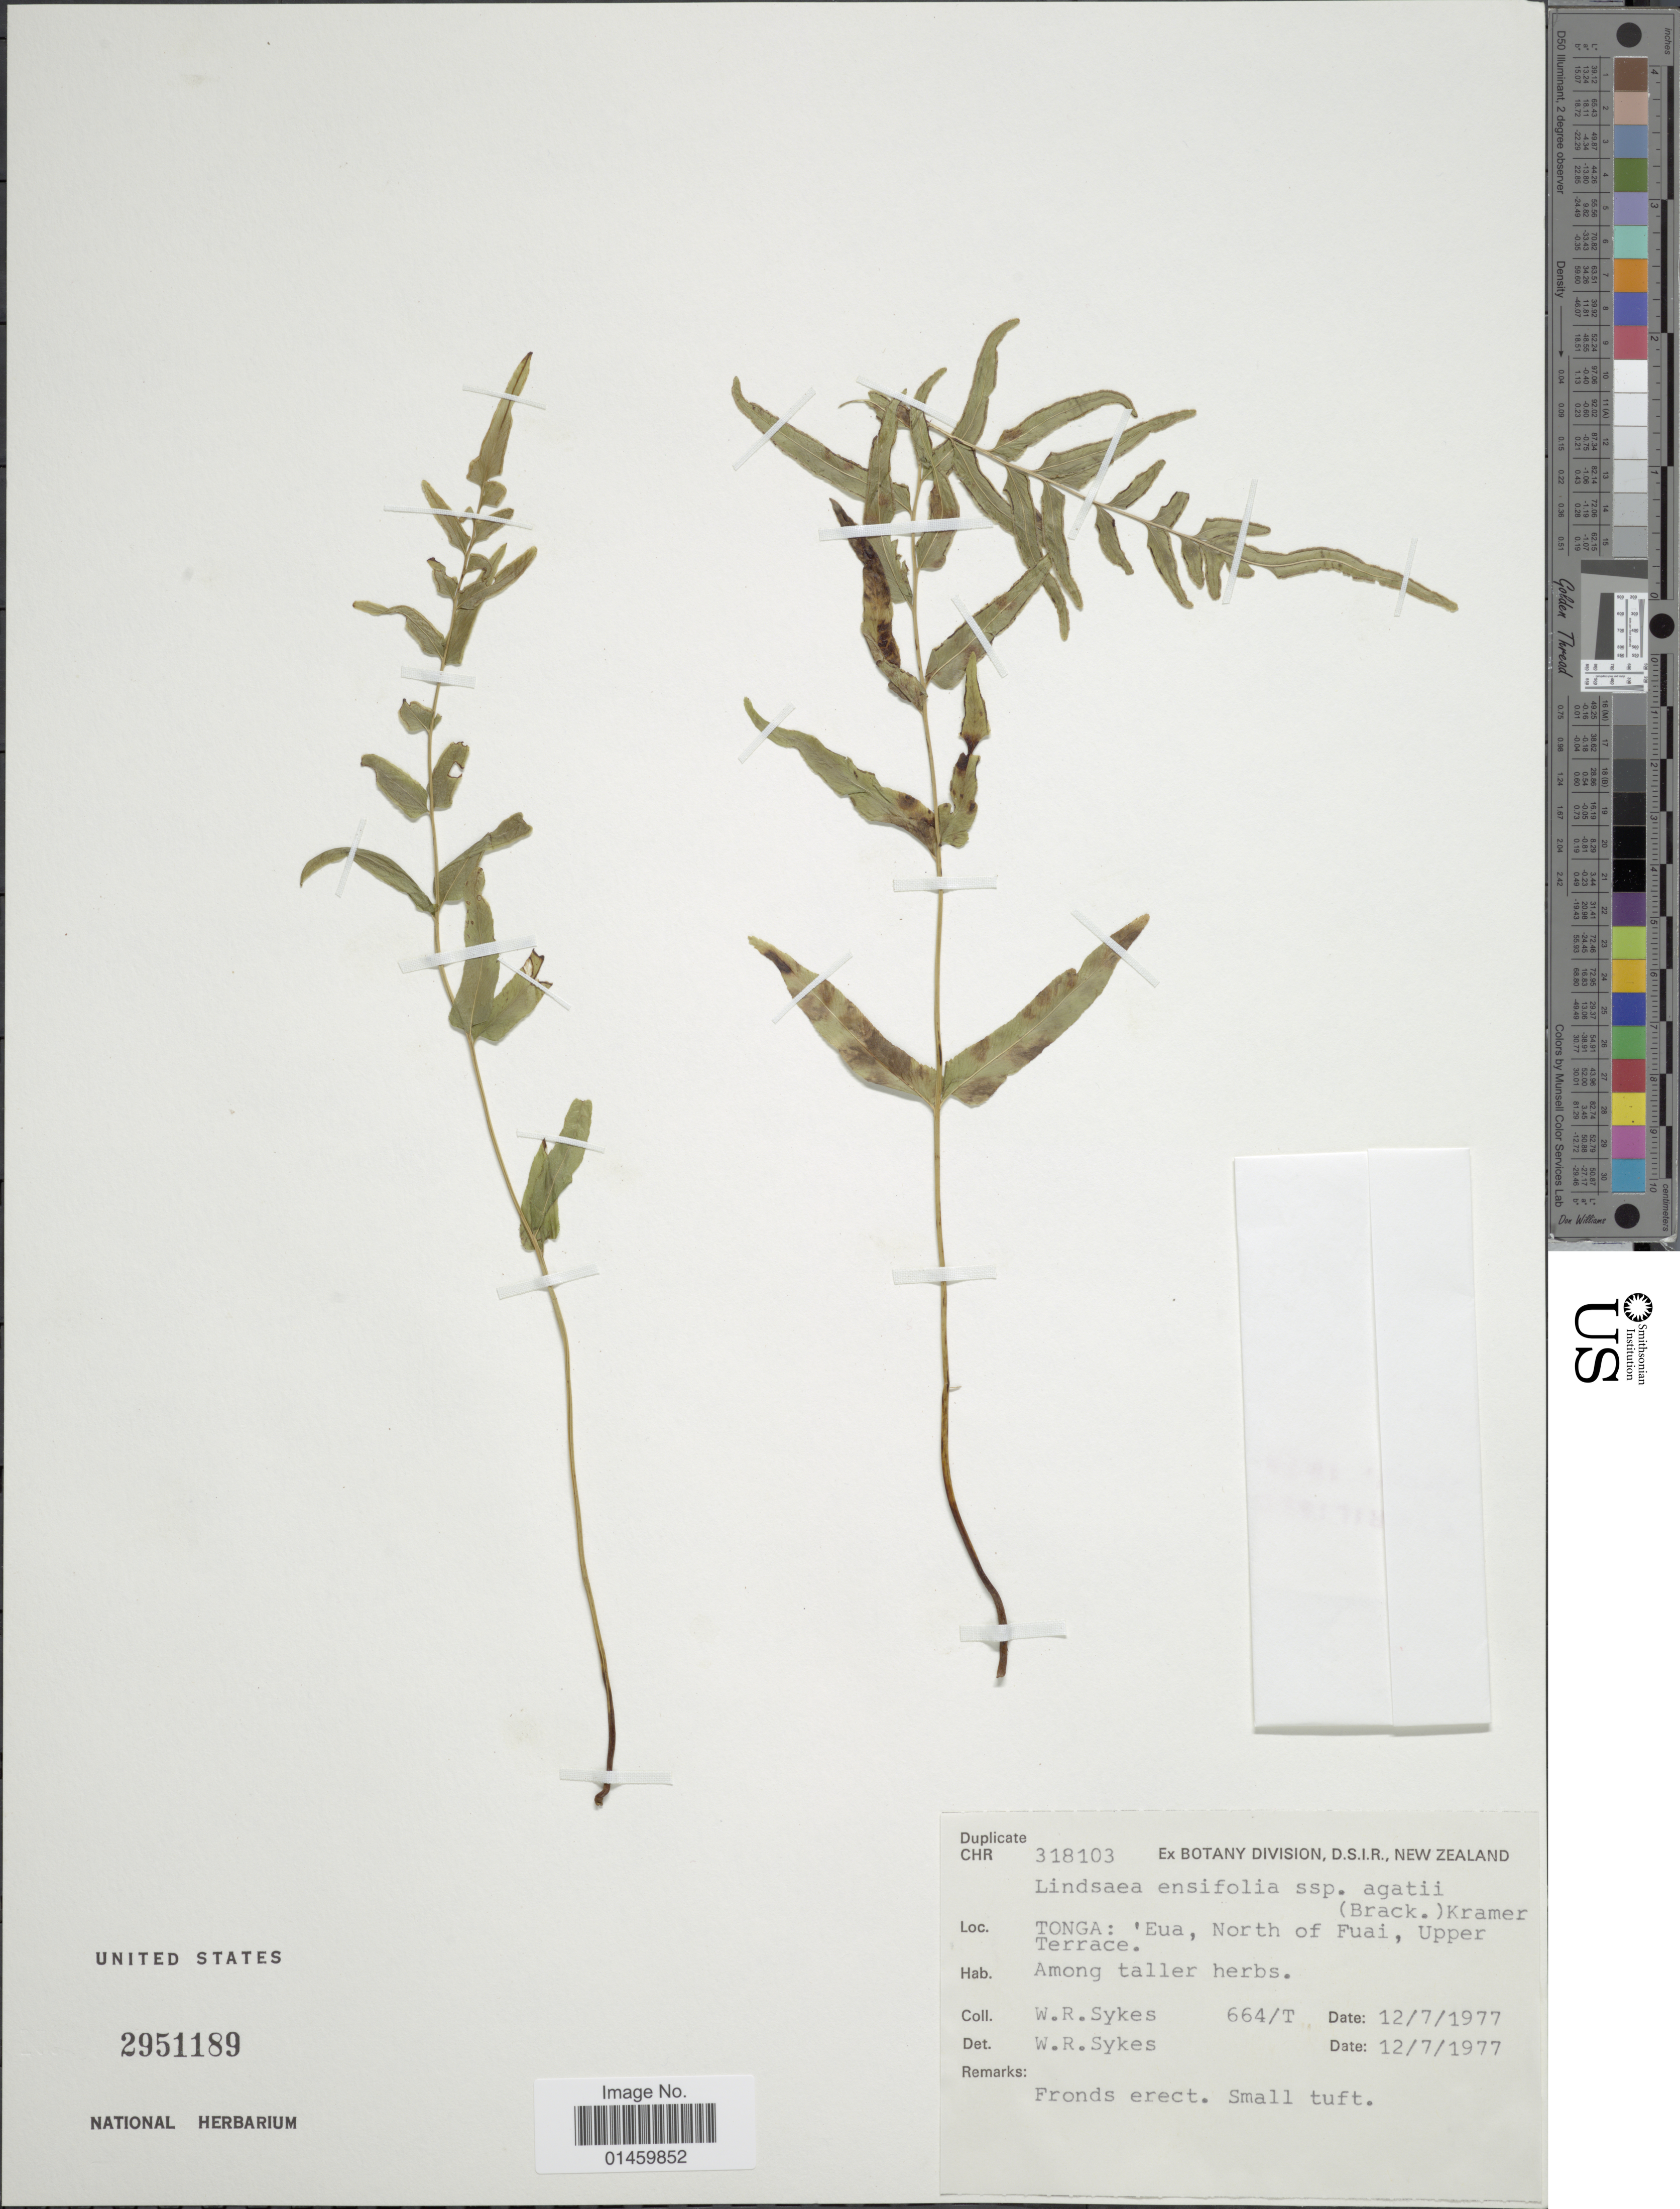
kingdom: Plantae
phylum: Tracheophyta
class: Polypodiopsida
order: Polypodiales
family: Lindsaeaceae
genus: Lindsaea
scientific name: Lindsaea ensifolia subsp. agatii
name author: (Brack.) K.U. Kramer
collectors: W. R. Sykes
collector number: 644/T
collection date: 1977-07-12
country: Tonga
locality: Eua, North of Fuai, Upper Terrace.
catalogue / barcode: US 2951189